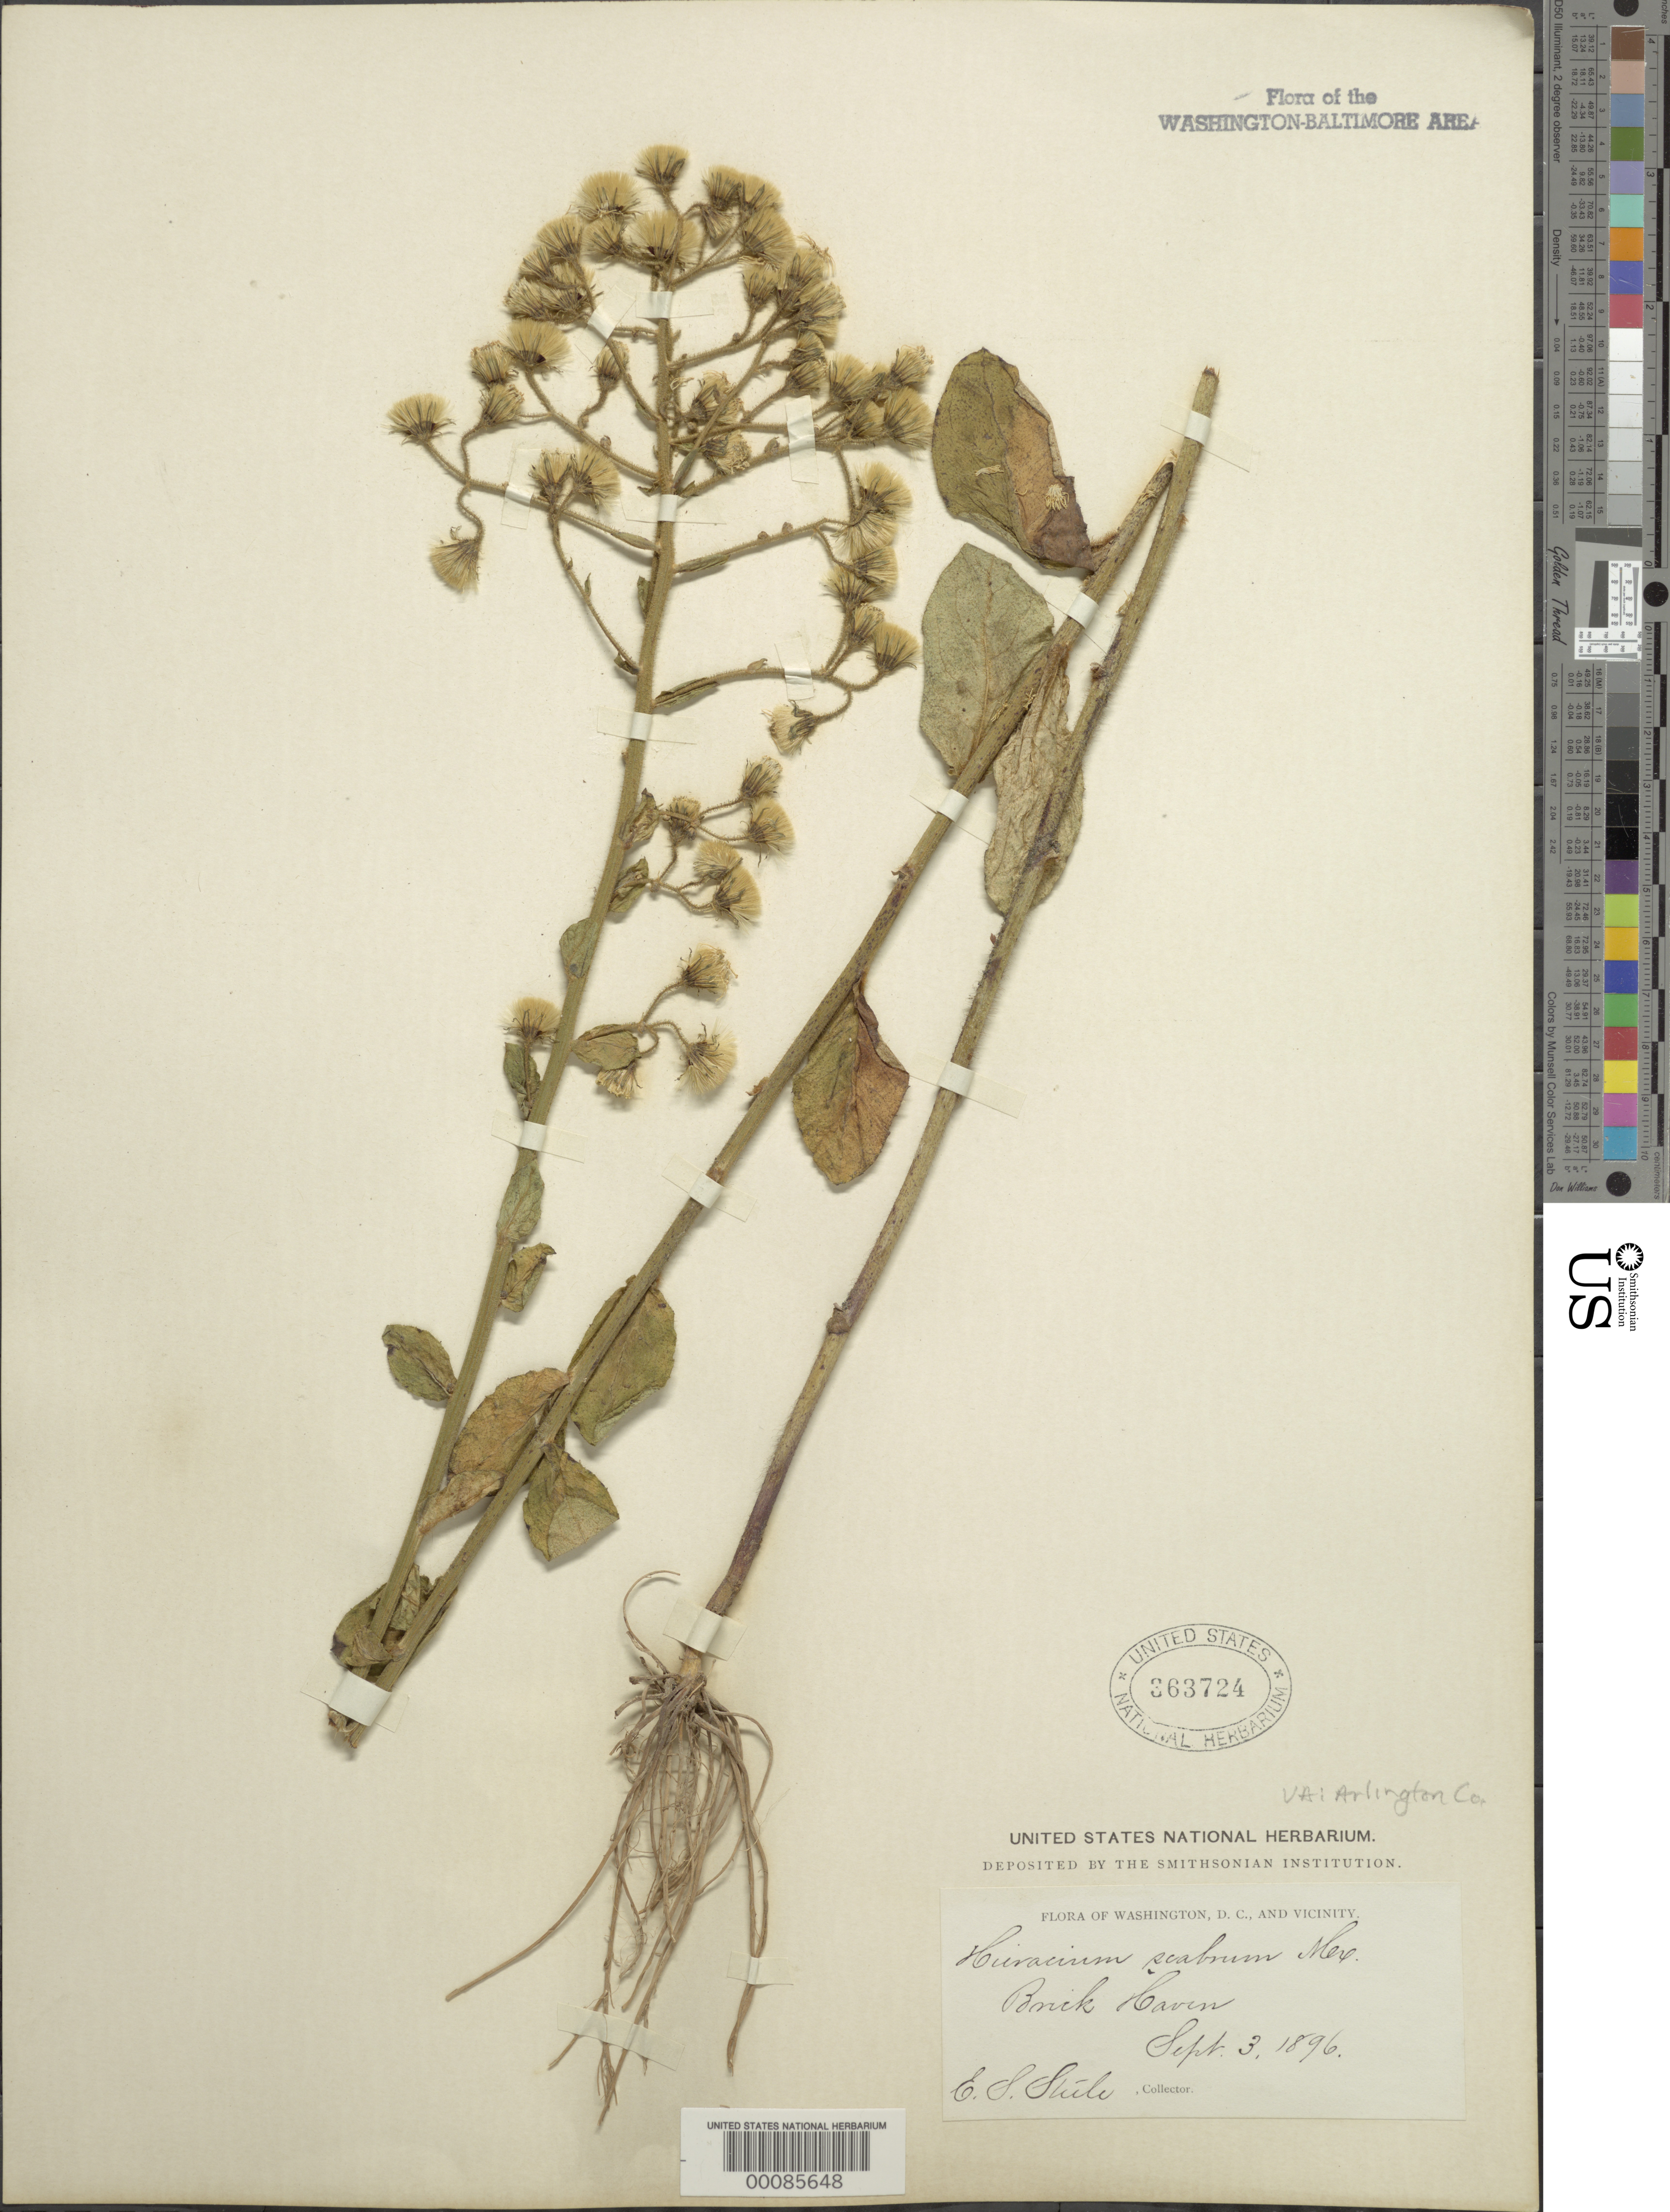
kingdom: Plantae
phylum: Tracheophyta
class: Magnoliopsida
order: Asterales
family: Asteraceae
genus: Pilosella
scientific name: Pilosella verruculata subsp. verruculata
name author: (Link) Soják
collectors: E. Steele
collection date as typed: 03 Sep 1896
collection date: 1896-09-03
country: United States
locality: Brick Haven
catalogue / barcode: US 363724